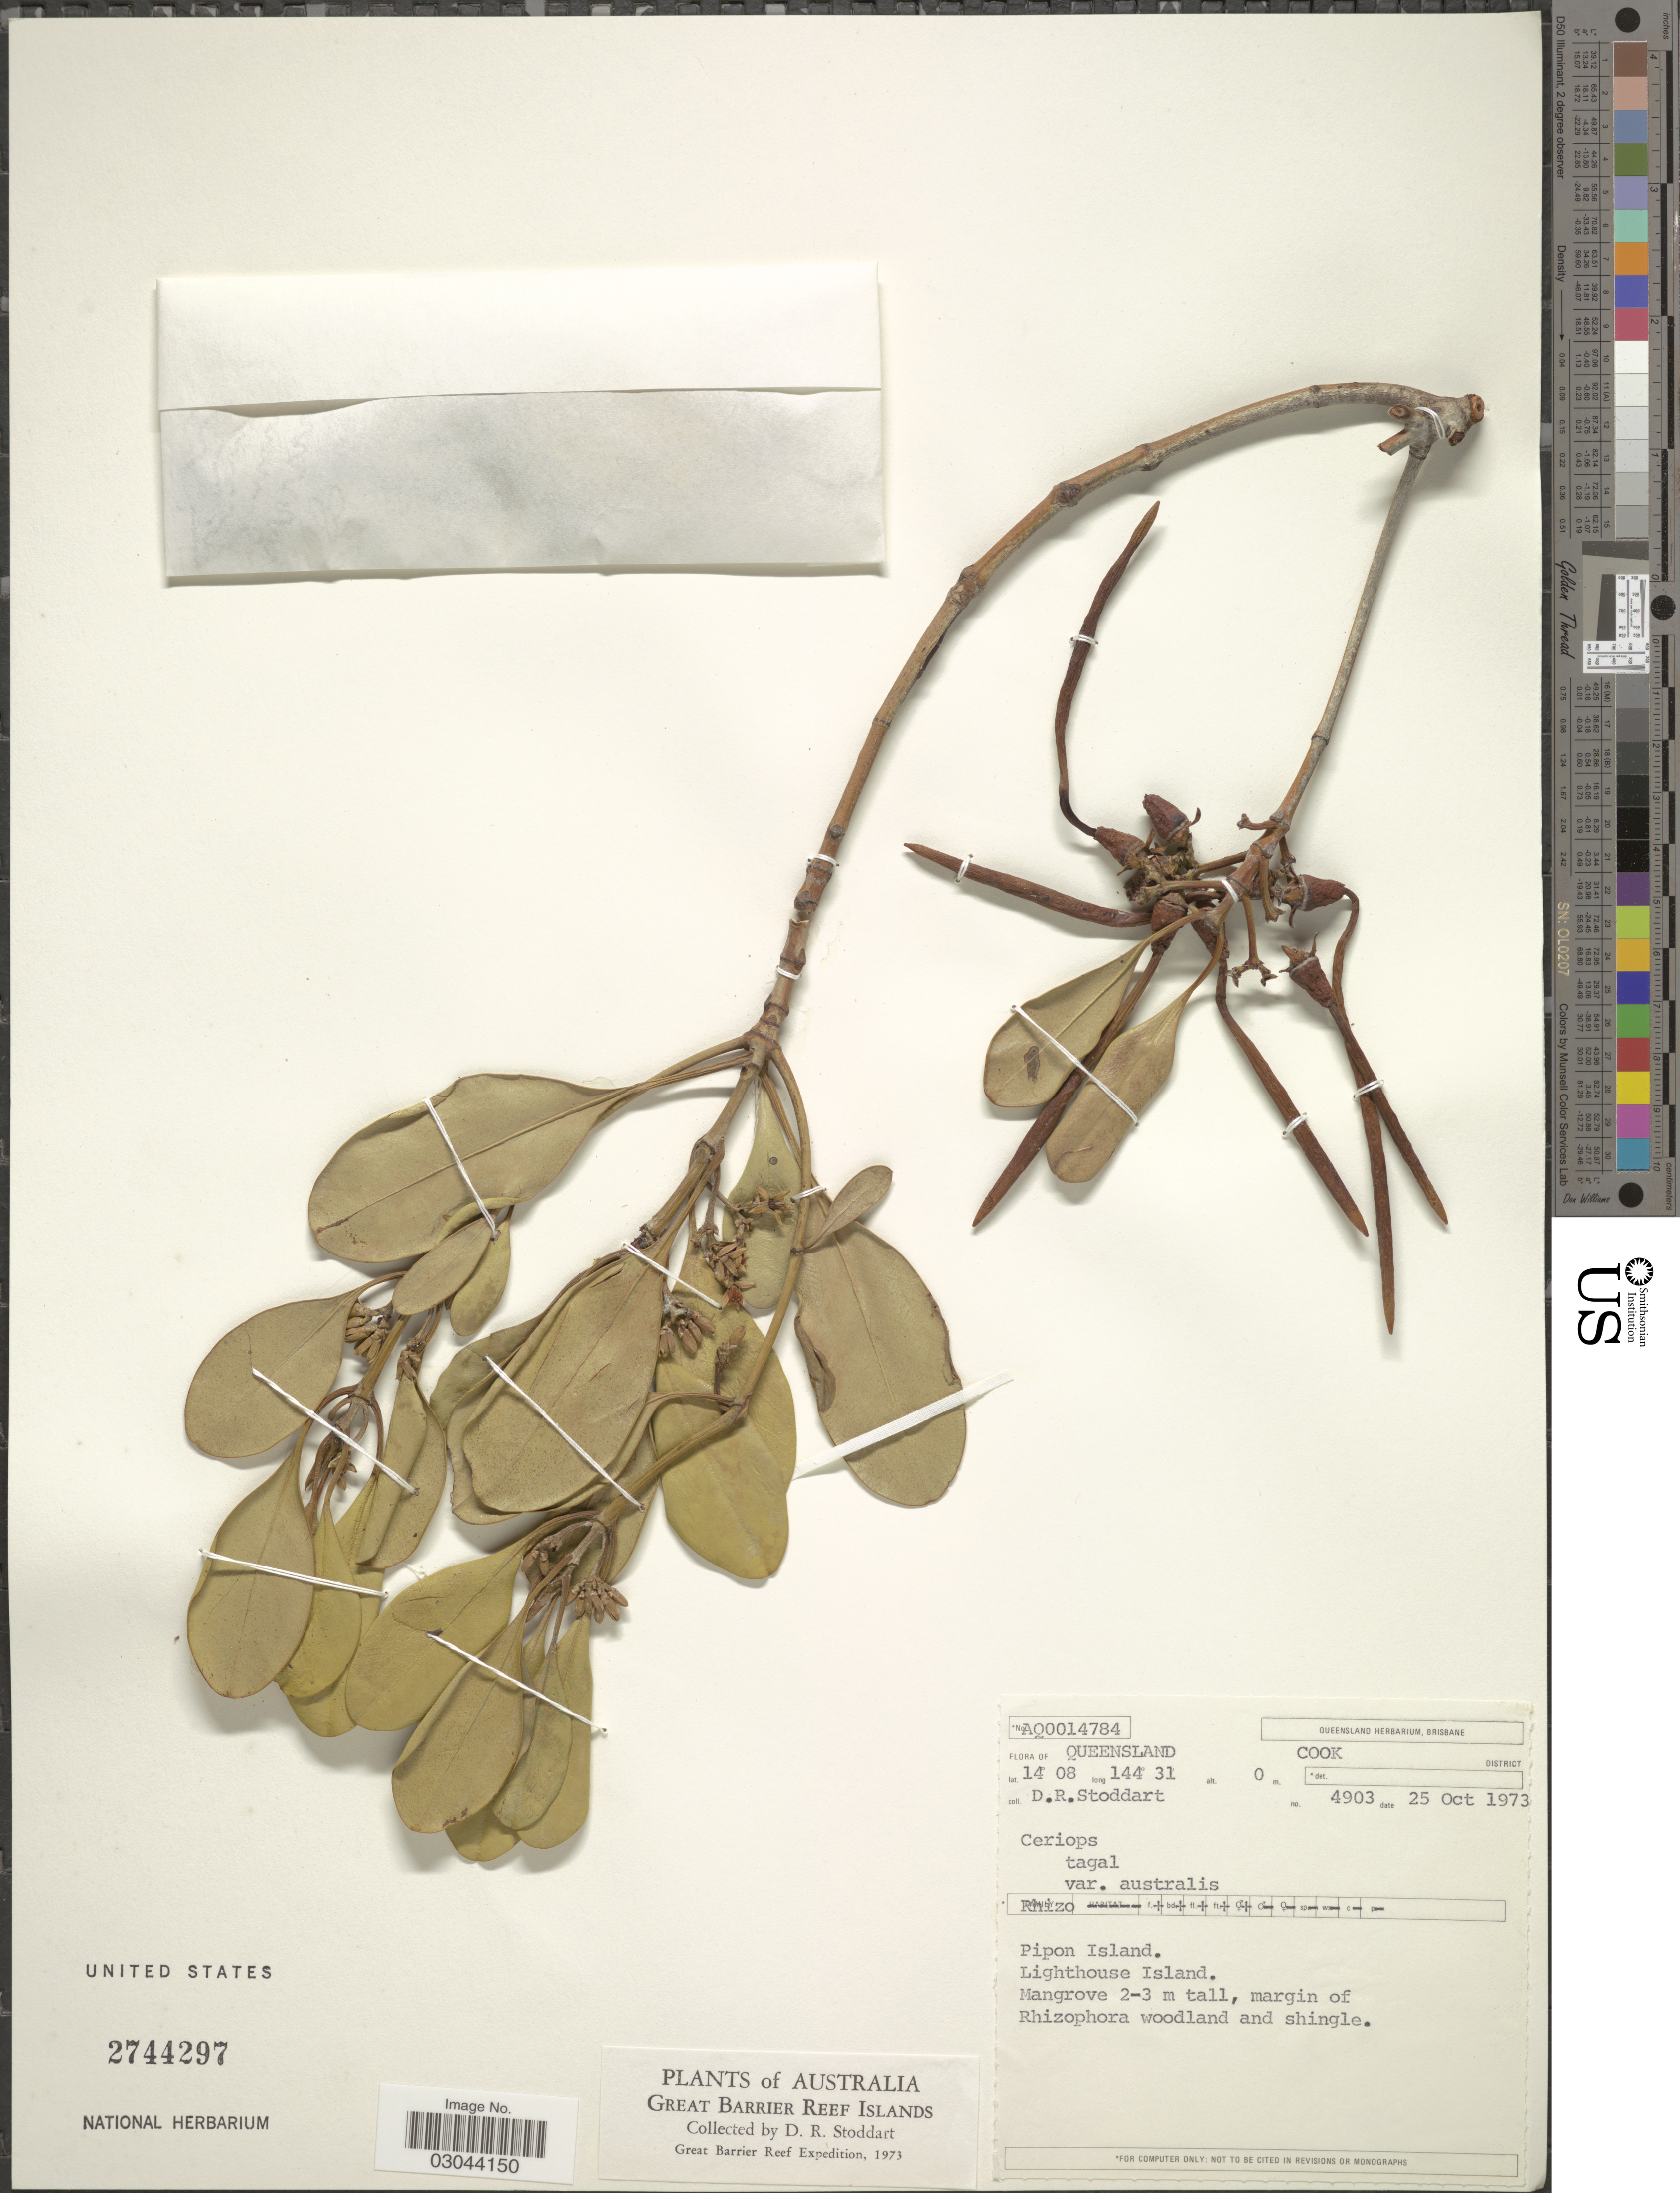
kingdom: Plantae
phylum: Tracheophyta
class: Magnoliopsida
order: Malpighiales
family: Rhizophoraceae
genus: Ceriops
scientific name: Ceriops tagal var. australis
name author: C.T. White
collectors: D. R. Stoddart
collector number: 4903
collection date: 1973-10-25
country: Australia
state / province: Queensland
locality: Cook District. Pipon Island. Lighthouse Island.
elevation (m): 0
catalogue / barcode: US 2744297